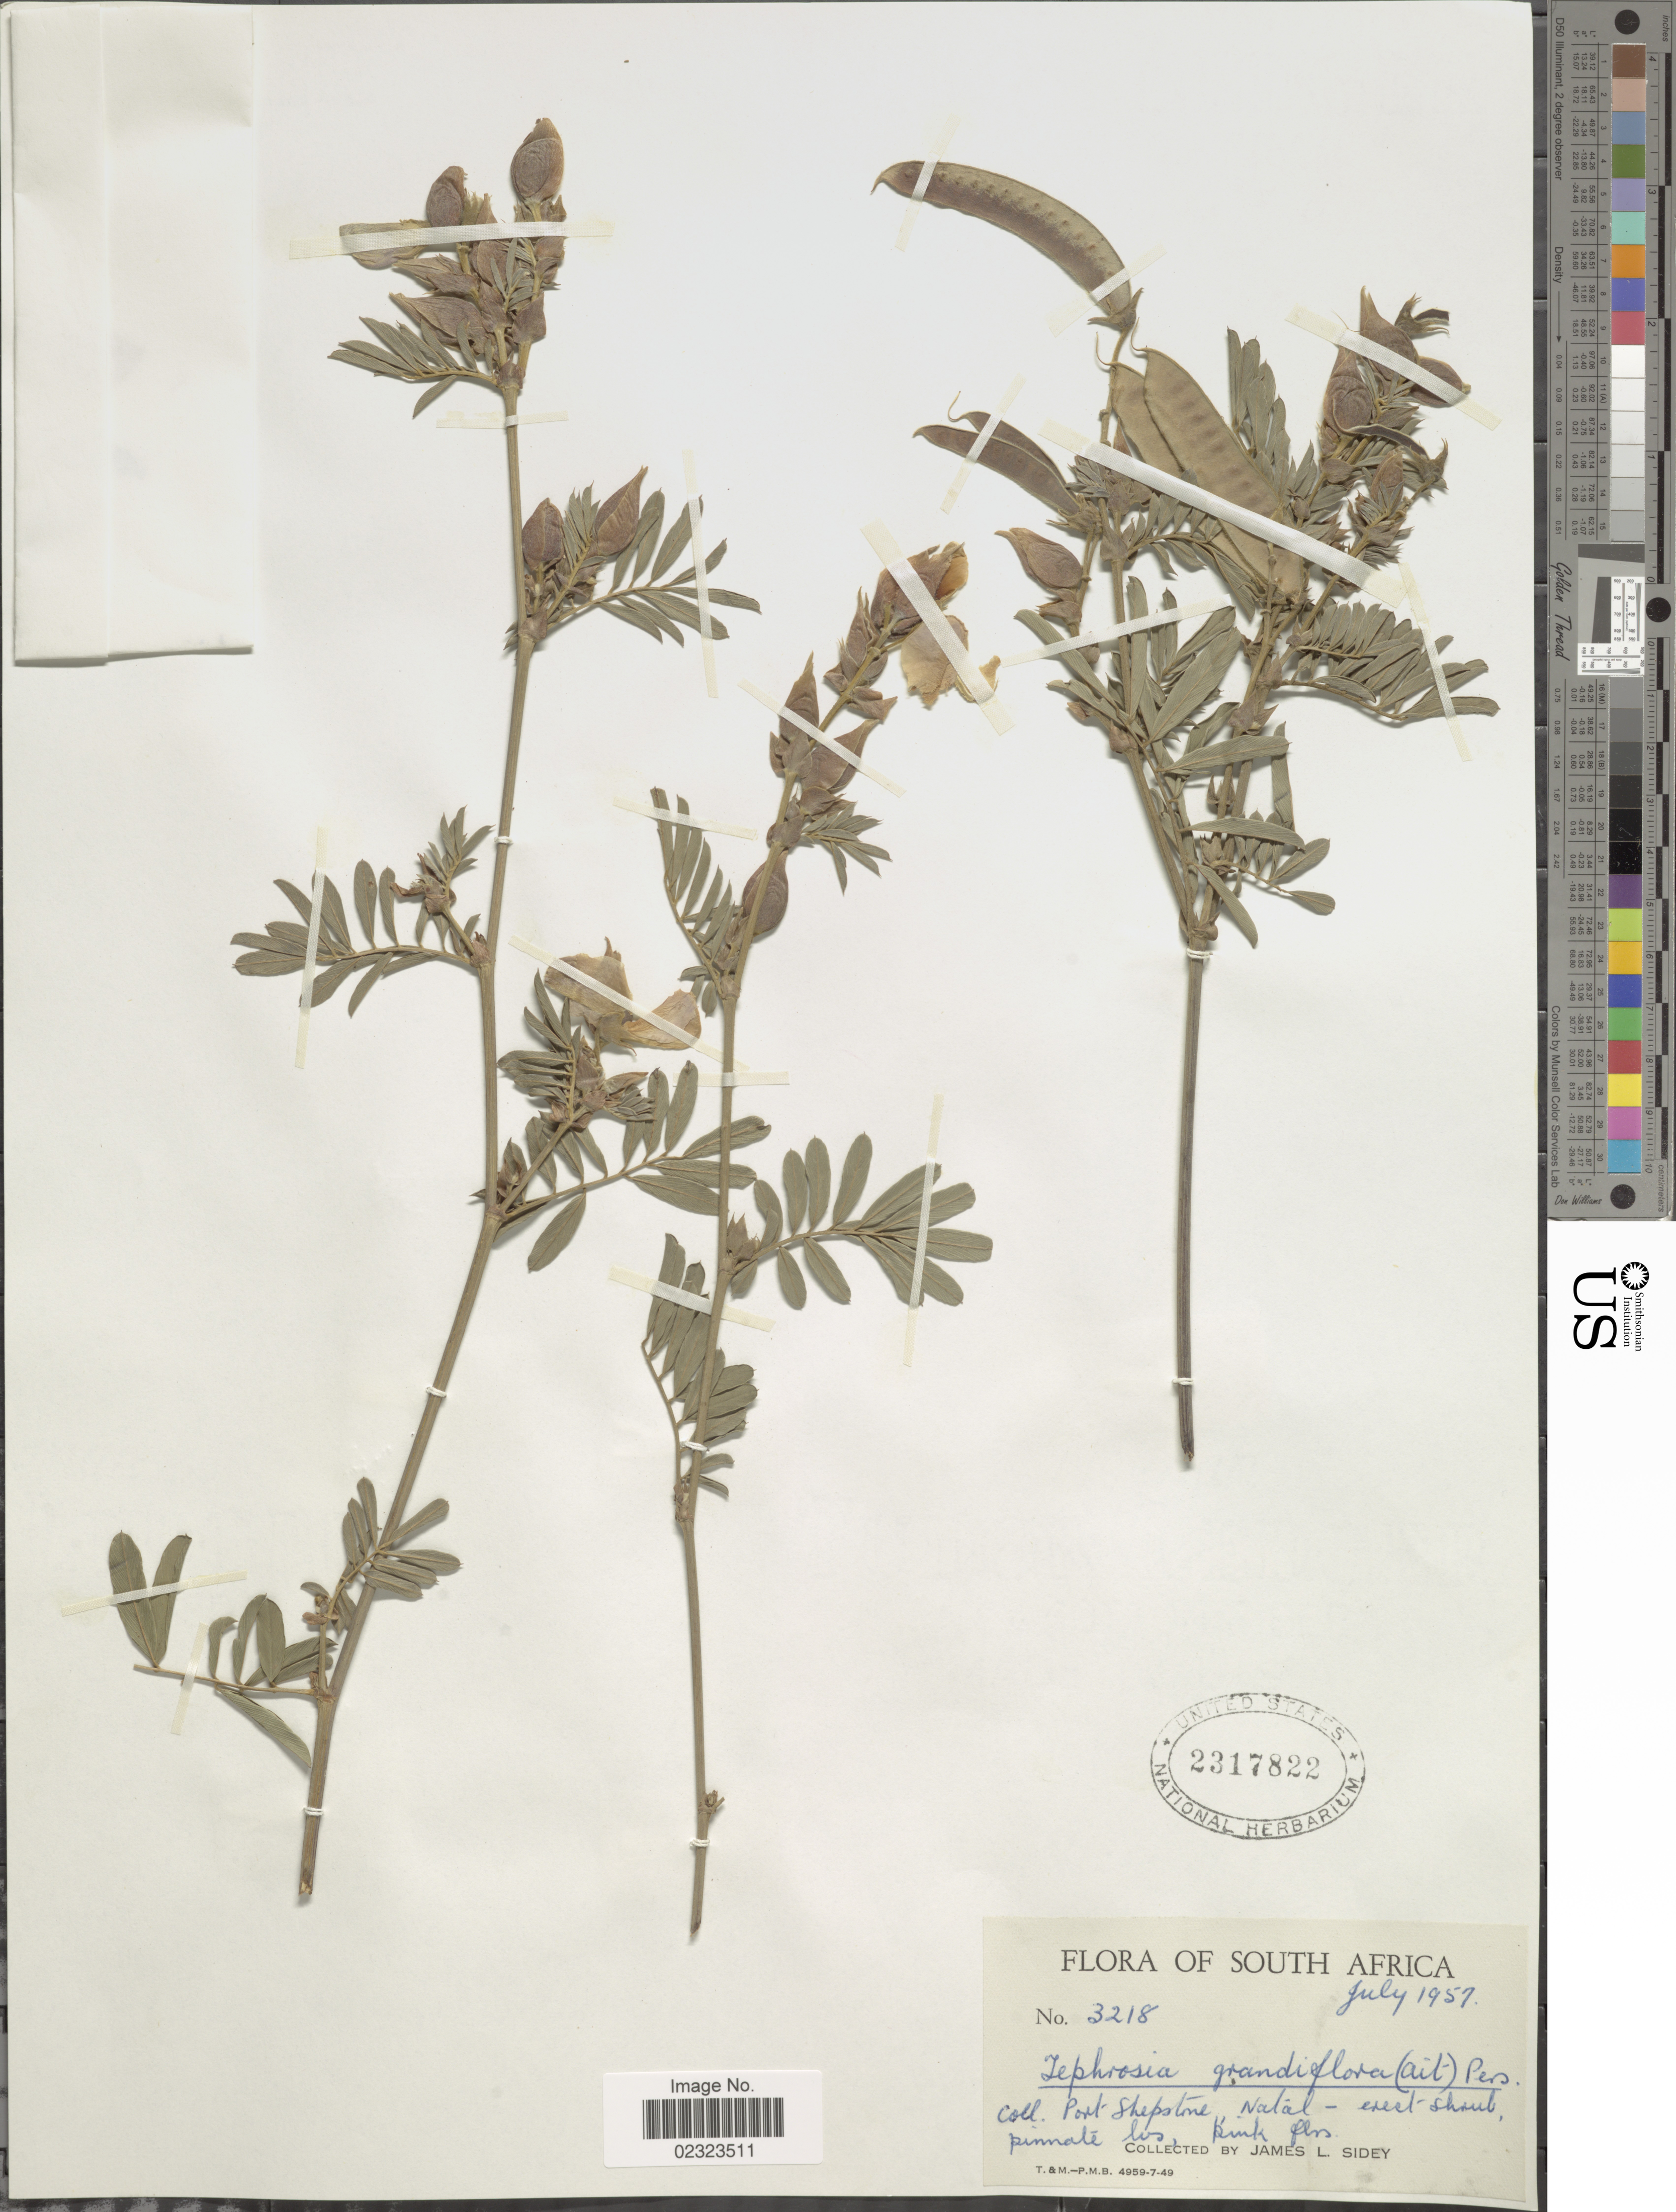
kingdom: Plantae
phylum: Tracheophyta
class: Magnoliopsida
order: Fabales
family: Fabaceae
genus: Tephrosia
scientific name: Tephrosia grandiflora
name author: (Vahl) Pers.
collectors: J. L. Sidey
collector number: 3218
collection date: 1957-07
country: South Africa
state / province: KwaZulu-Natal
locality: Port Shepstone, Natal.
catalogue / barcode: US 2317822